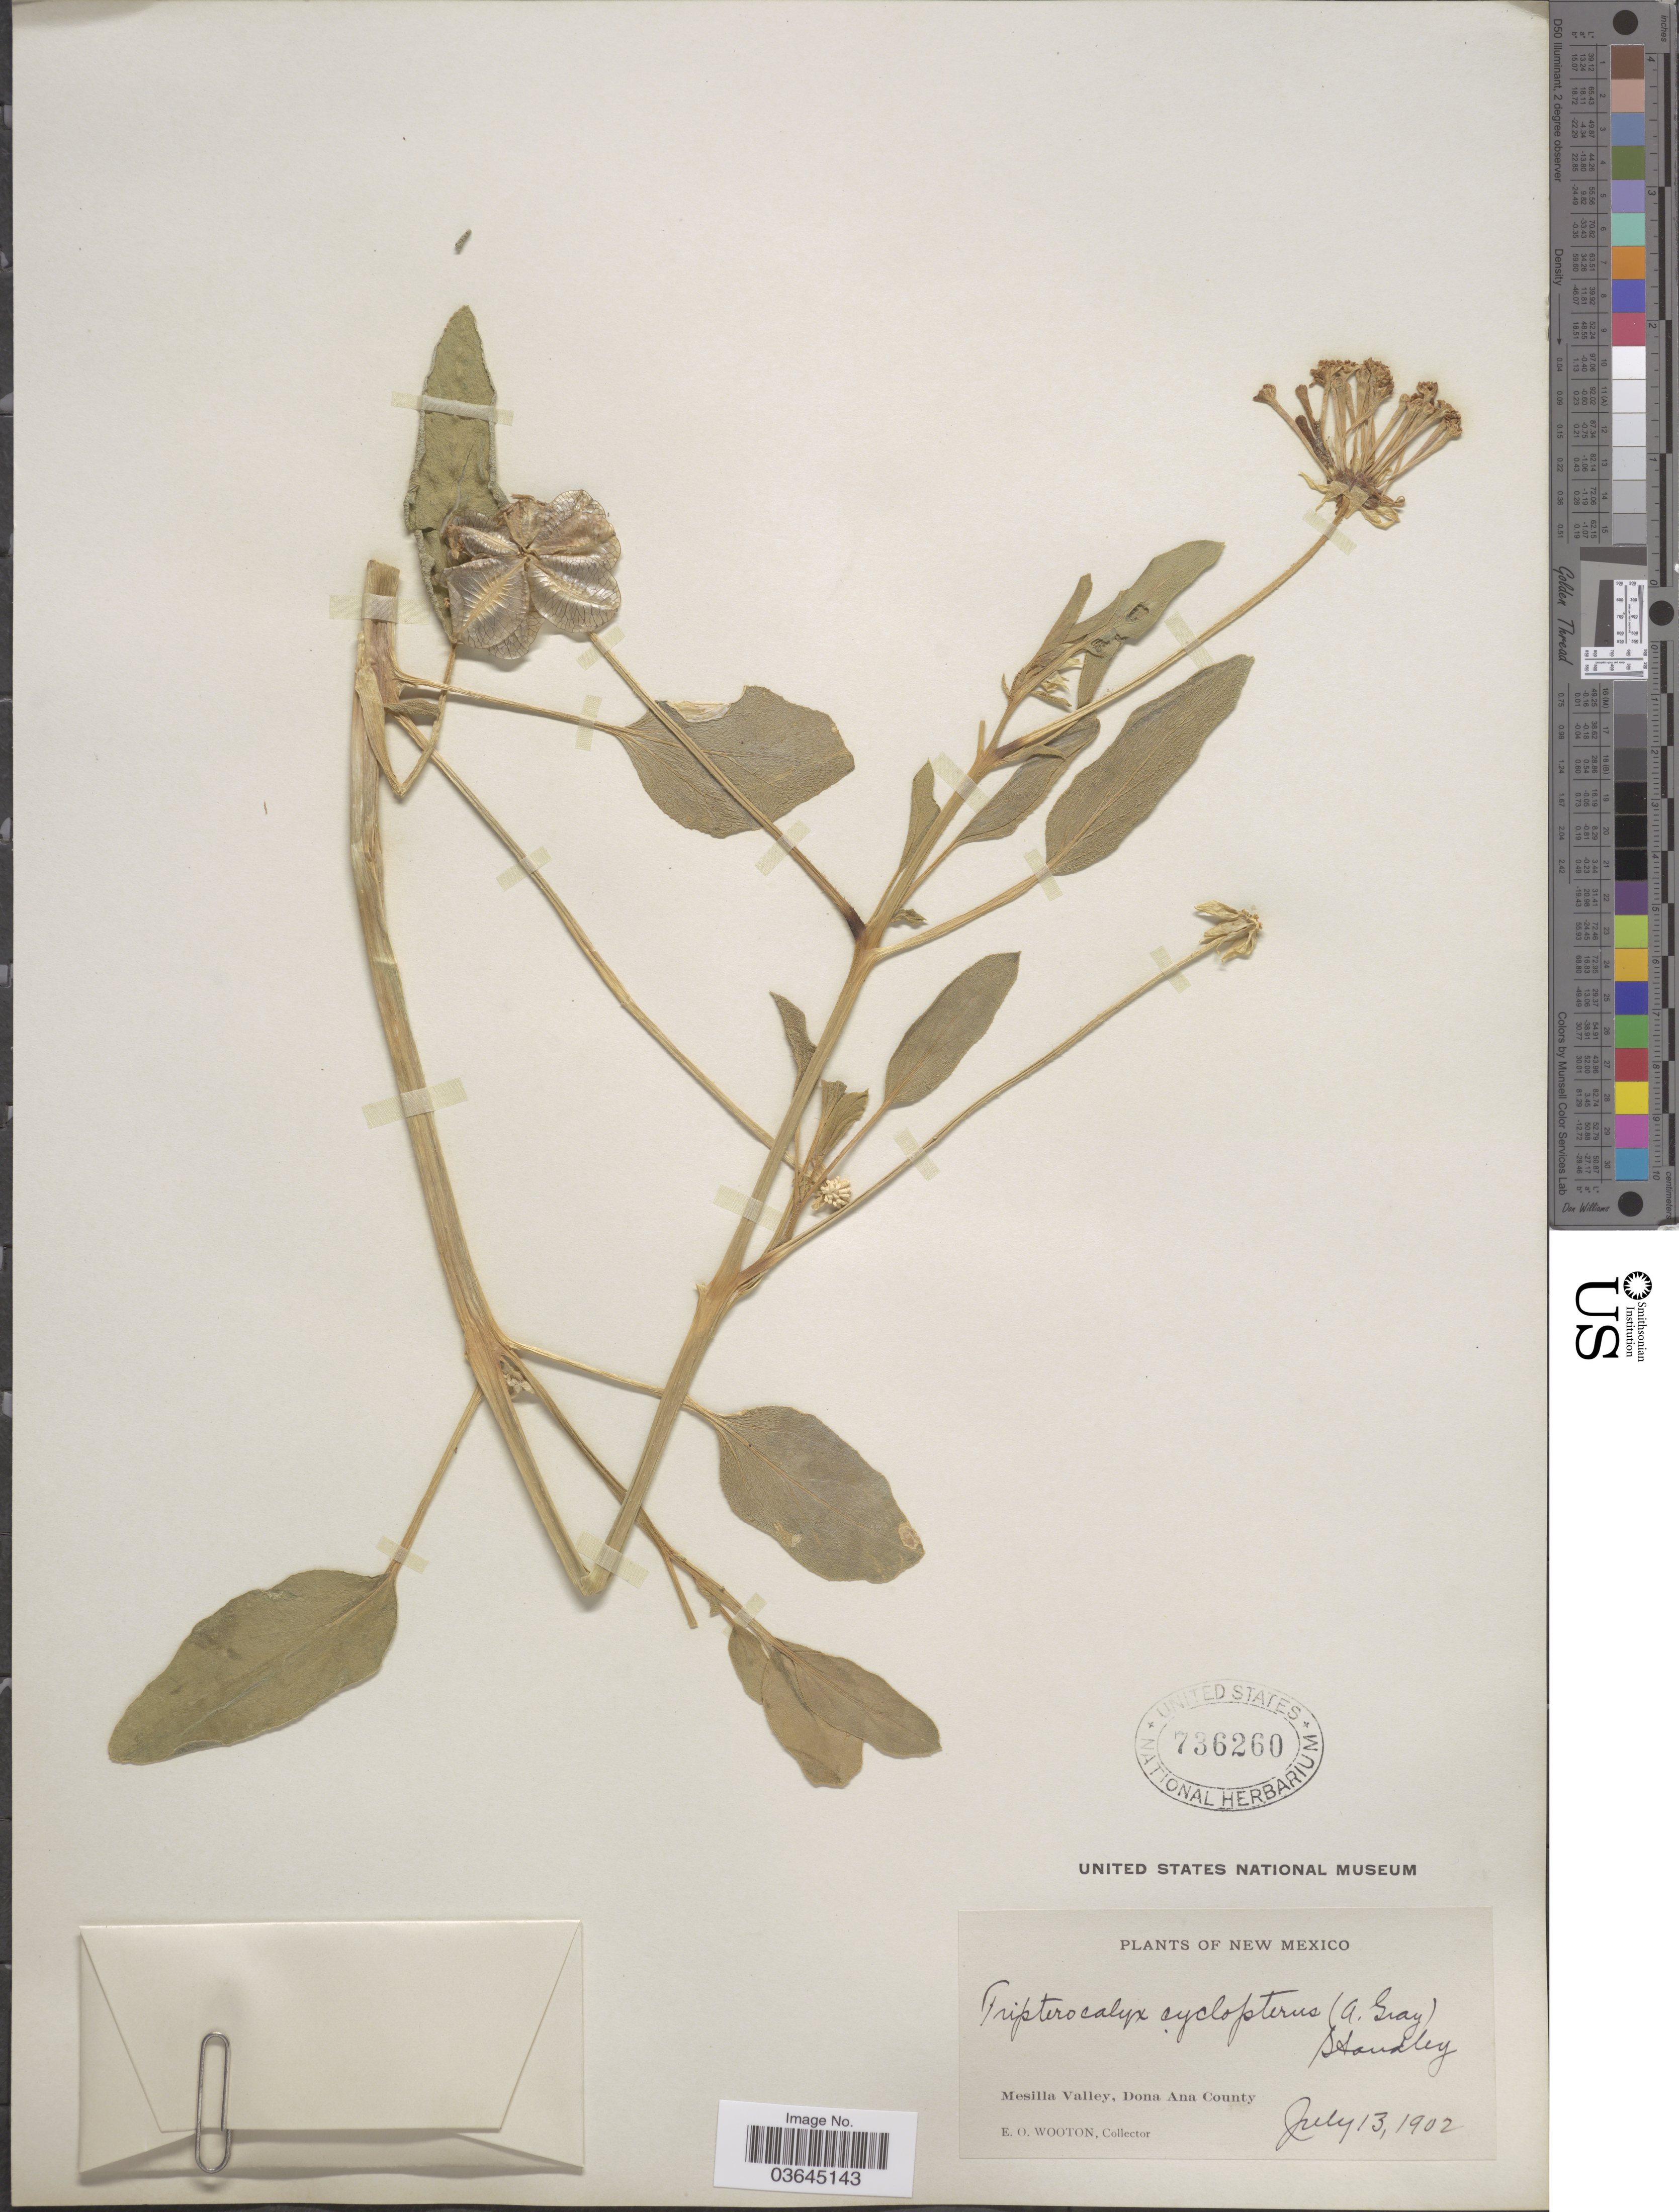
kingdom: Plantae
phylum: Tracheophyta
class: Magnoliopsida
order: Caryophyllales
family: Nyctaginaceae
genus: Tripterocalyx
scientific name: Tripterocalyx carneus var. carneus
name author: (Greene) L.A. Galloway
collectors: E. O. Wooton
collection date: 1902-07-13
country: United States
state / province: New Mexico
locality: Mesilla Valley, Dona Ana County.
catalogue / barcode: US 736260